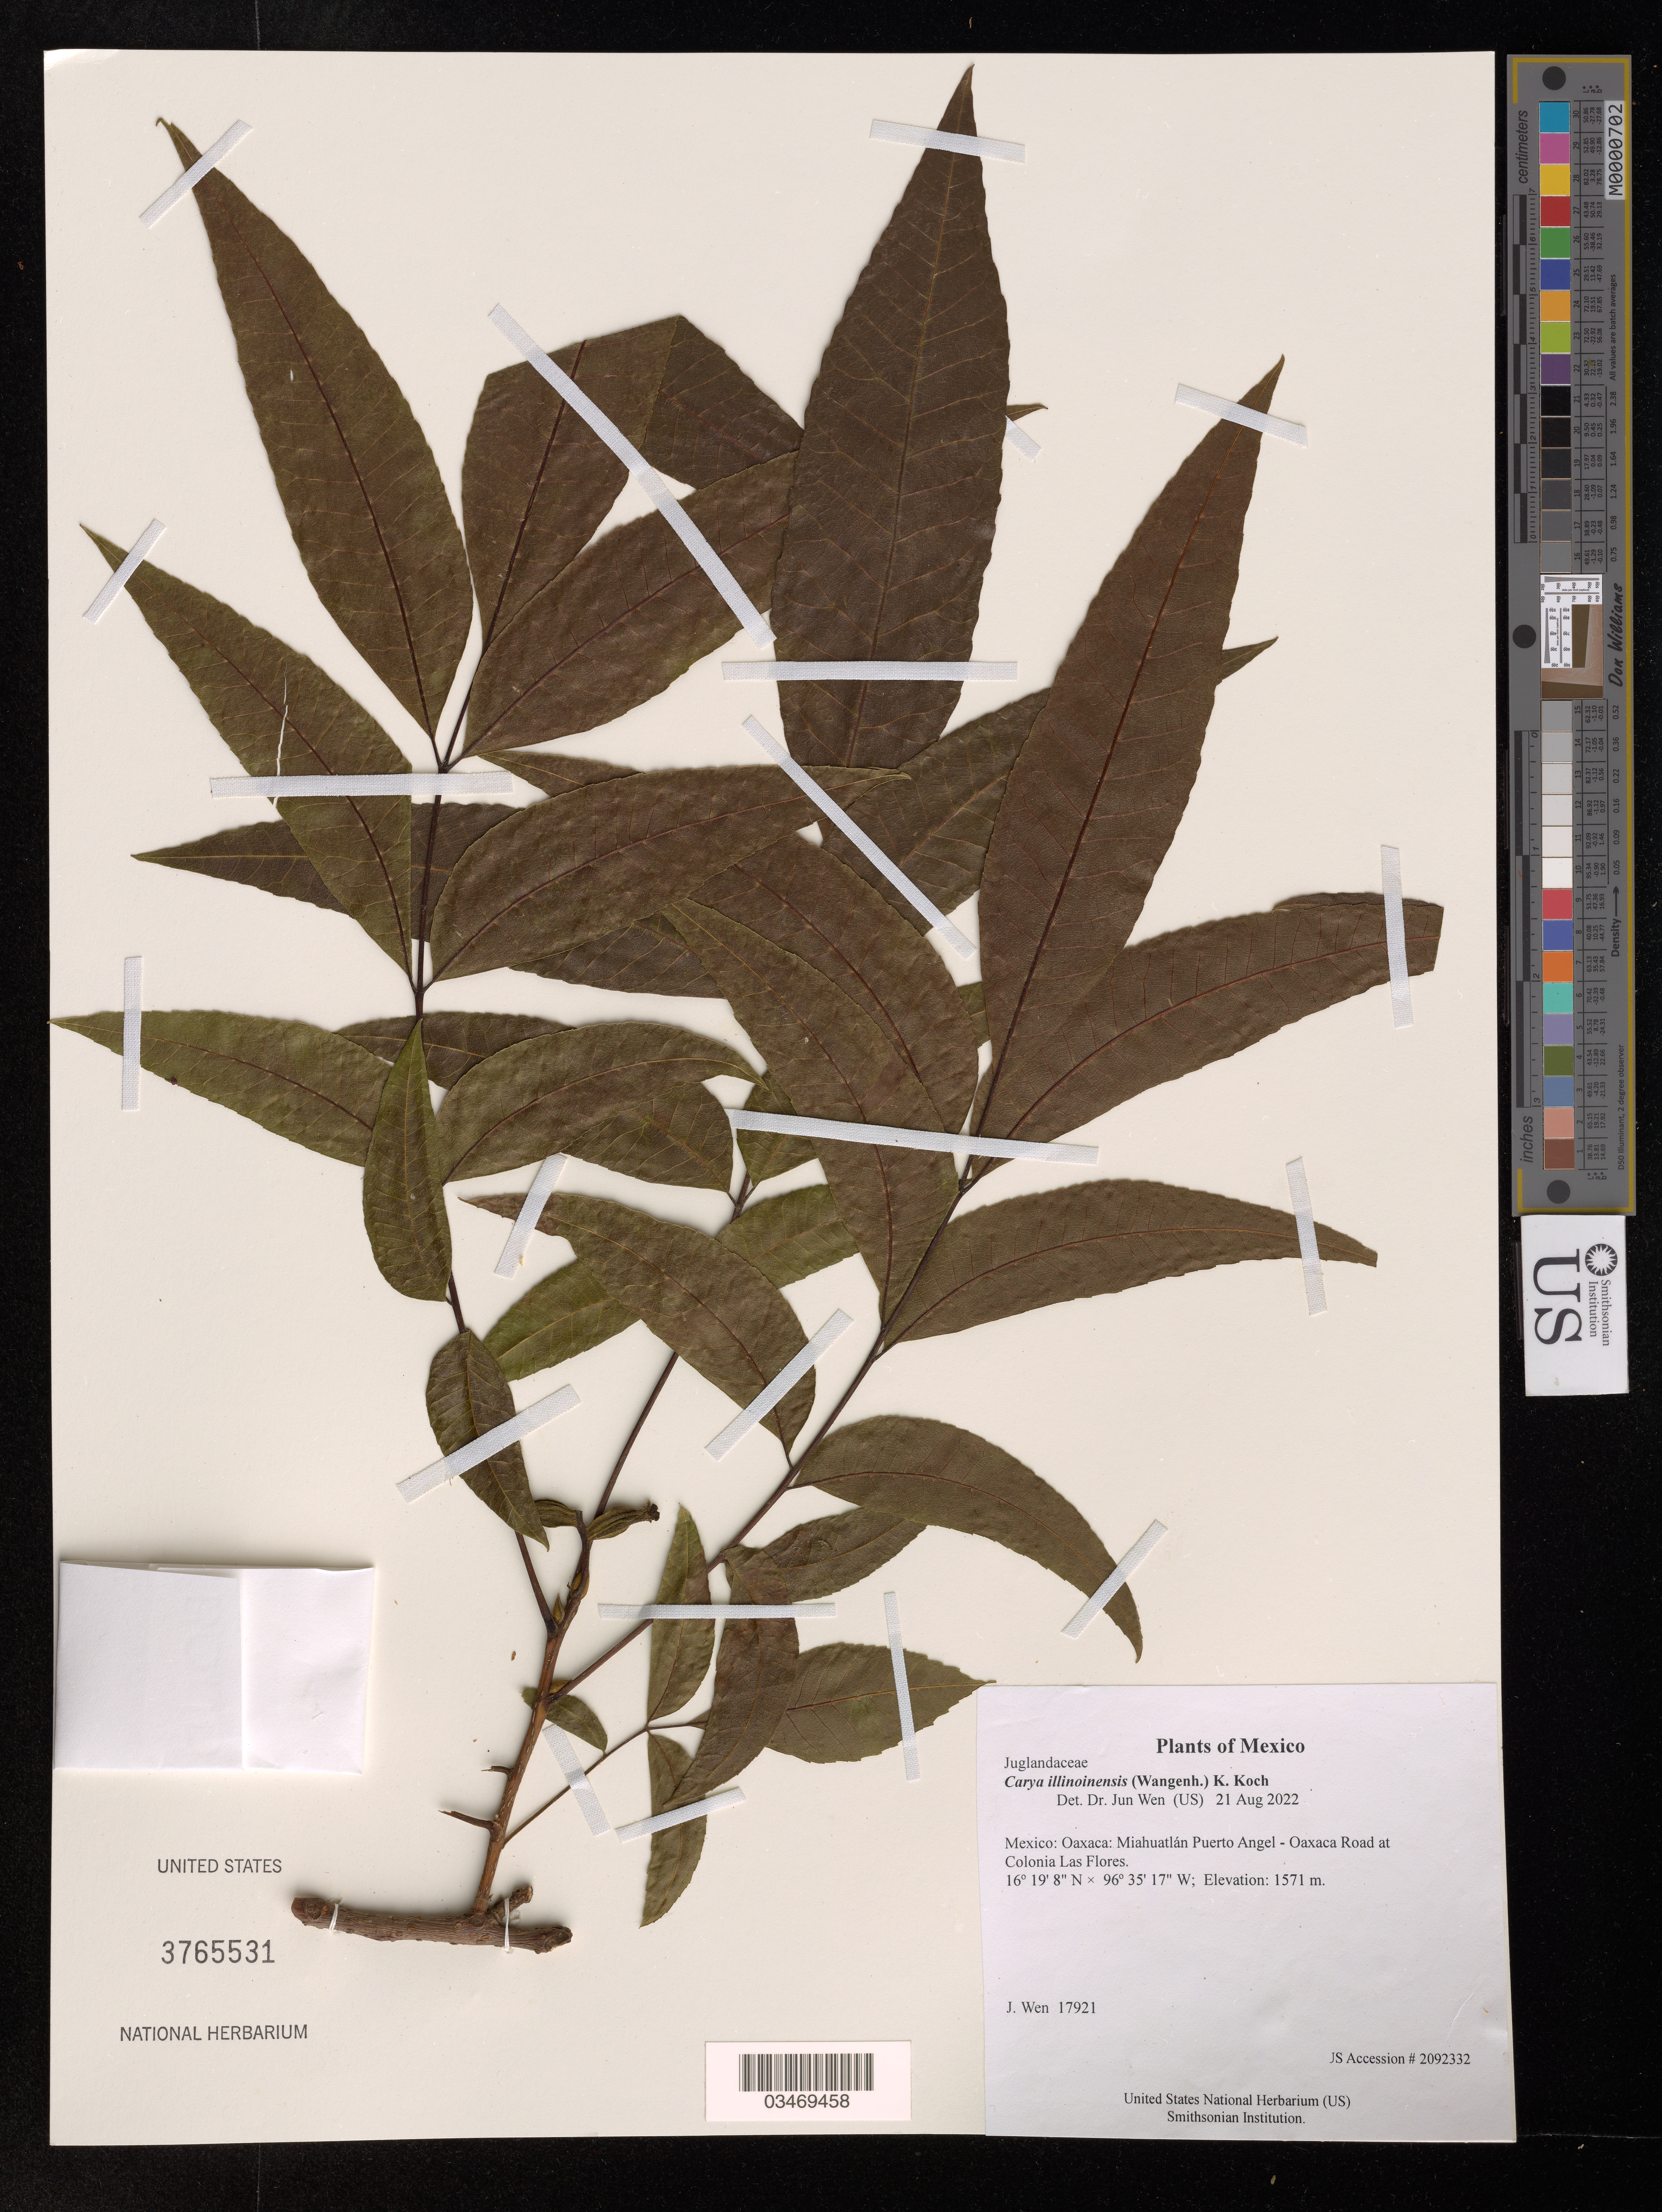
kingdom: Plantae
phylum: Tracheophyta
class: Magnoliopsida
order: Fagales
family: Juglandaceae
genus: Carya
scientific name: Carya illinoinensis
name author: (Wangenh.) K. Koch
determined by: Wen, Jun, (BOT), Smithsonian Institution - National Museum of Natural History (UNITED STATES)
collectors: J. Wen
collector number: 17921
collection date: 2022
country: Mexico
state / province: Oaxaca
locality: Miahuatlán Puerto Angel - Oaxaca Road at Colonia Las Flores.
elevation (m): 1571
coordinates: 16 19 08 N, 96 35 17 W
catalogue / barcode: US 3765531